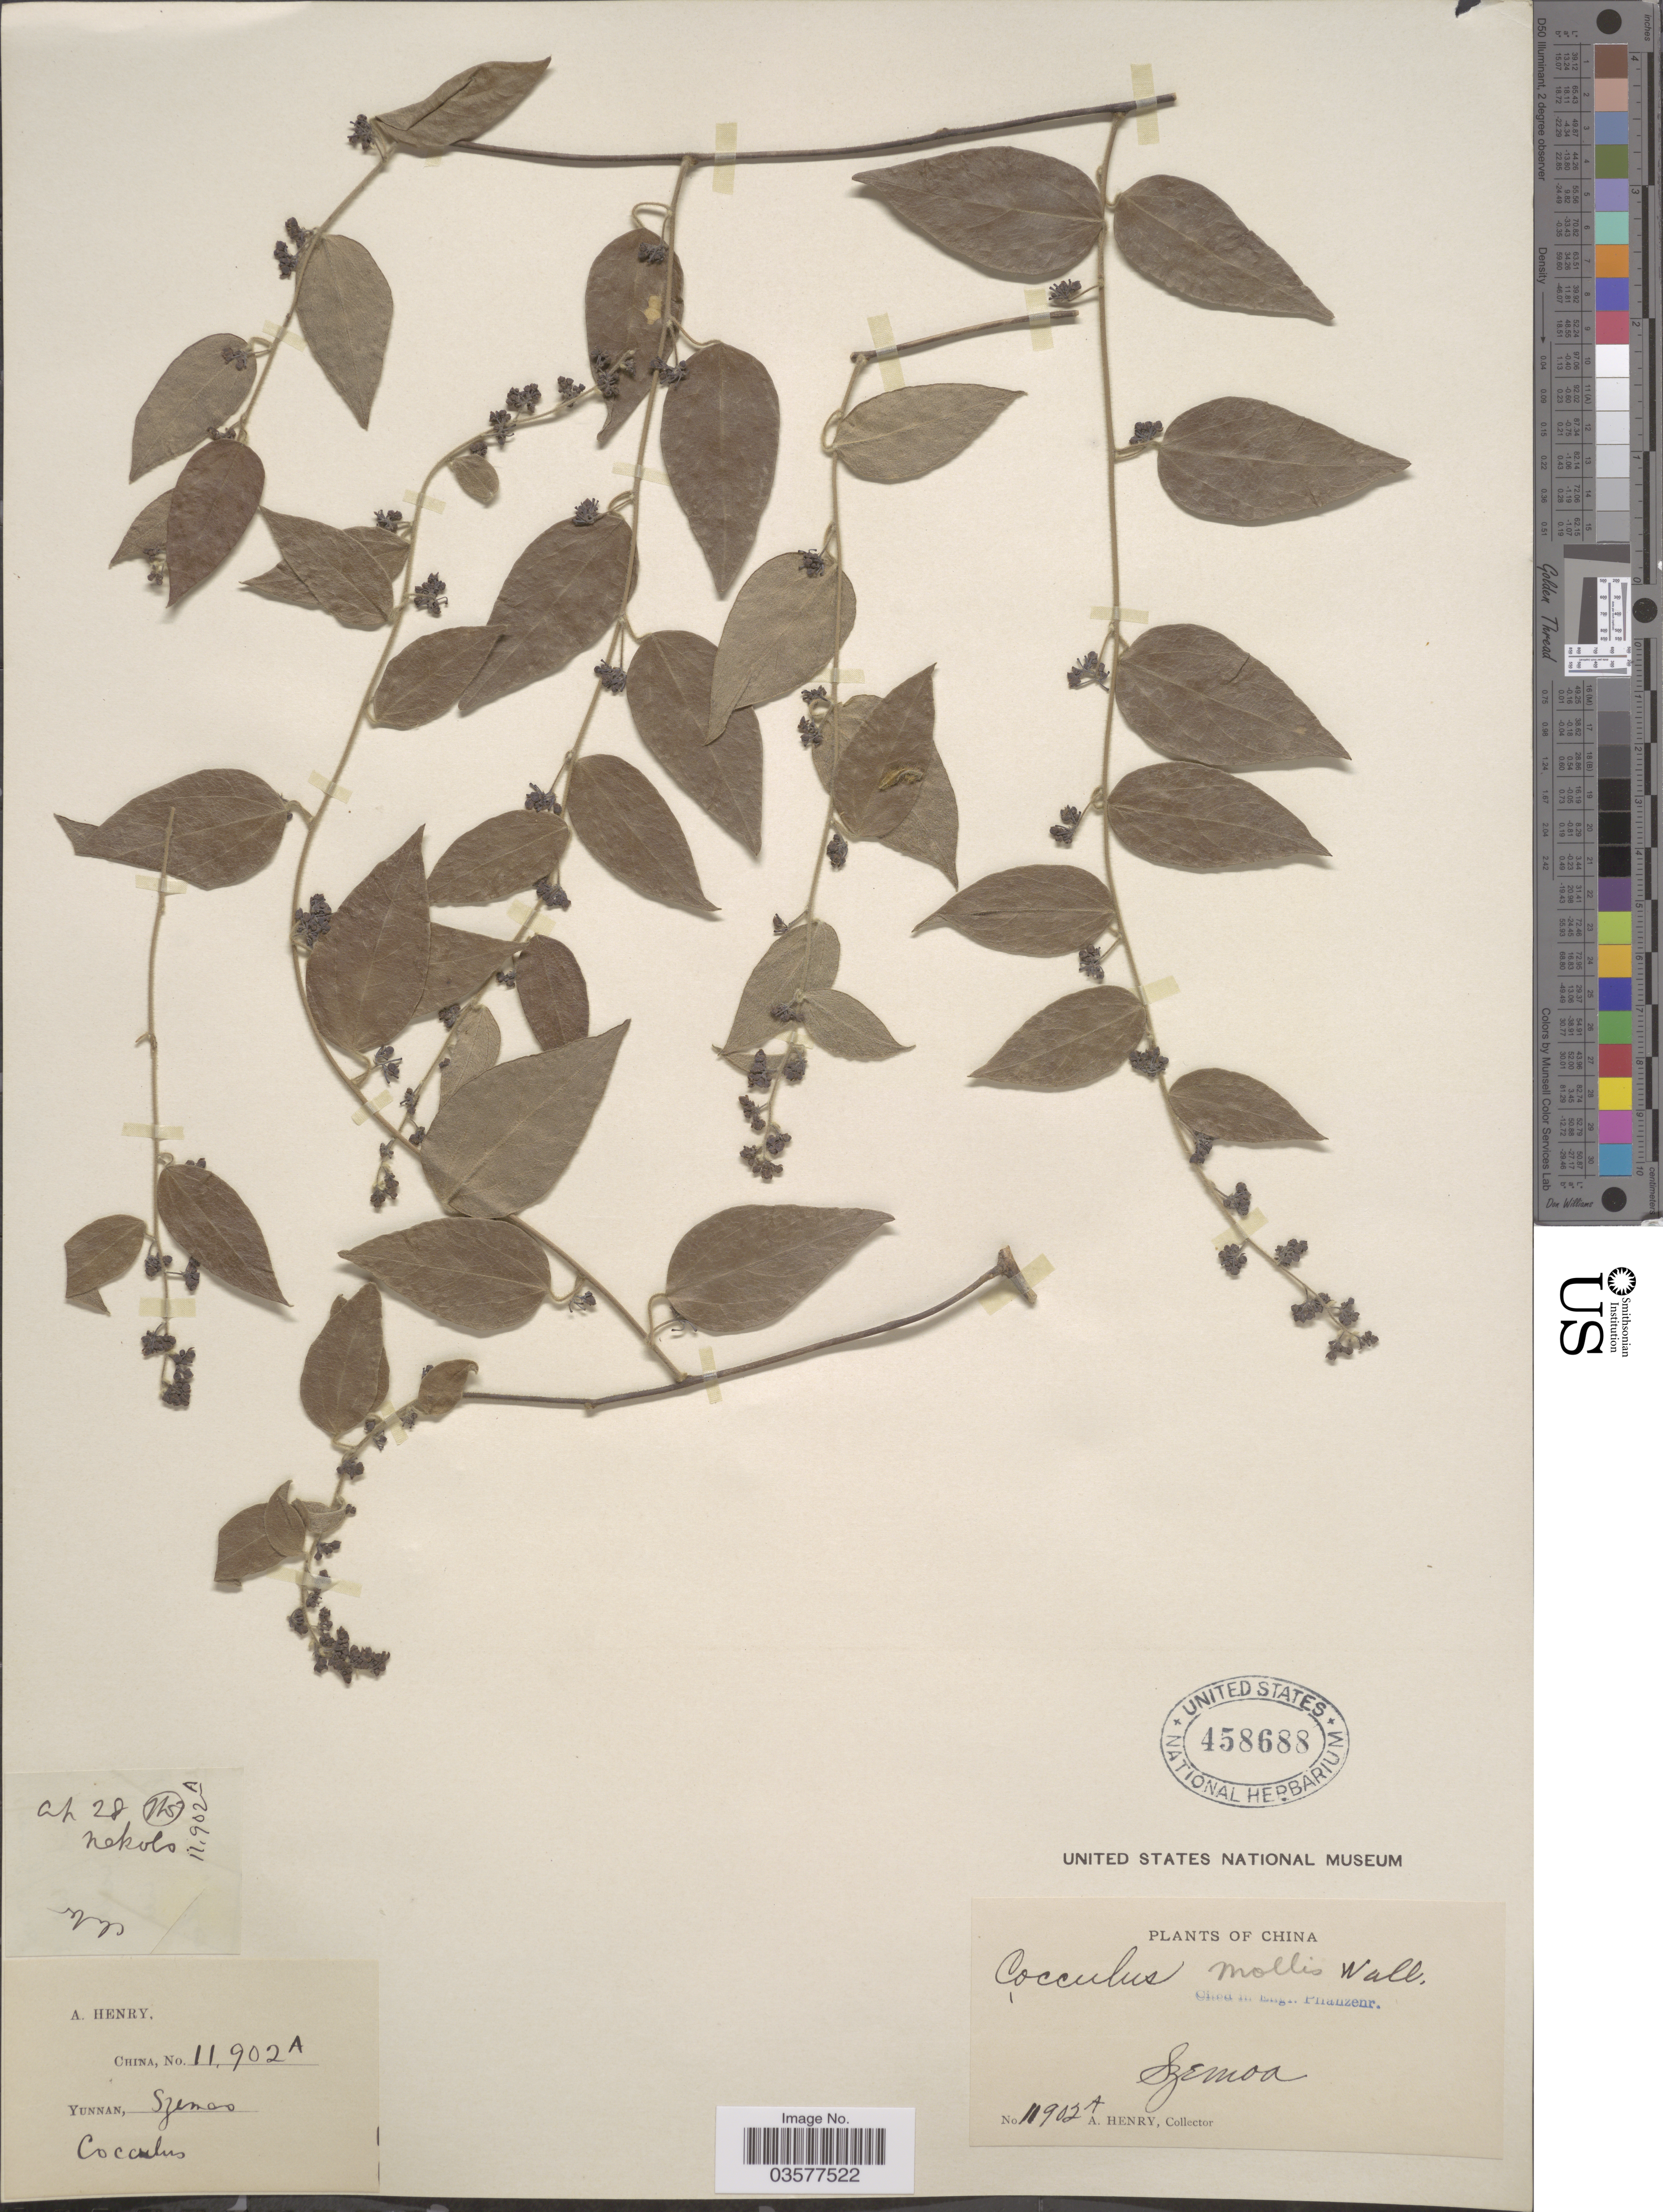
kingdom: Plantae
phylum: Tracheophyta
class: Magnoliopsida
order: Ranunculales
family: Menispermaceae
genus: Cocculus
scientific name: Cocculus orbiculatus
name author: (L.) DC.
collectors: A. Henry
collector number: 11902 A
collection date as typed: Transcribed d/m/y: /4/28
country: China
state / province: Yunnan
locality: Szemoa.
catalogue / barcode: US 458688